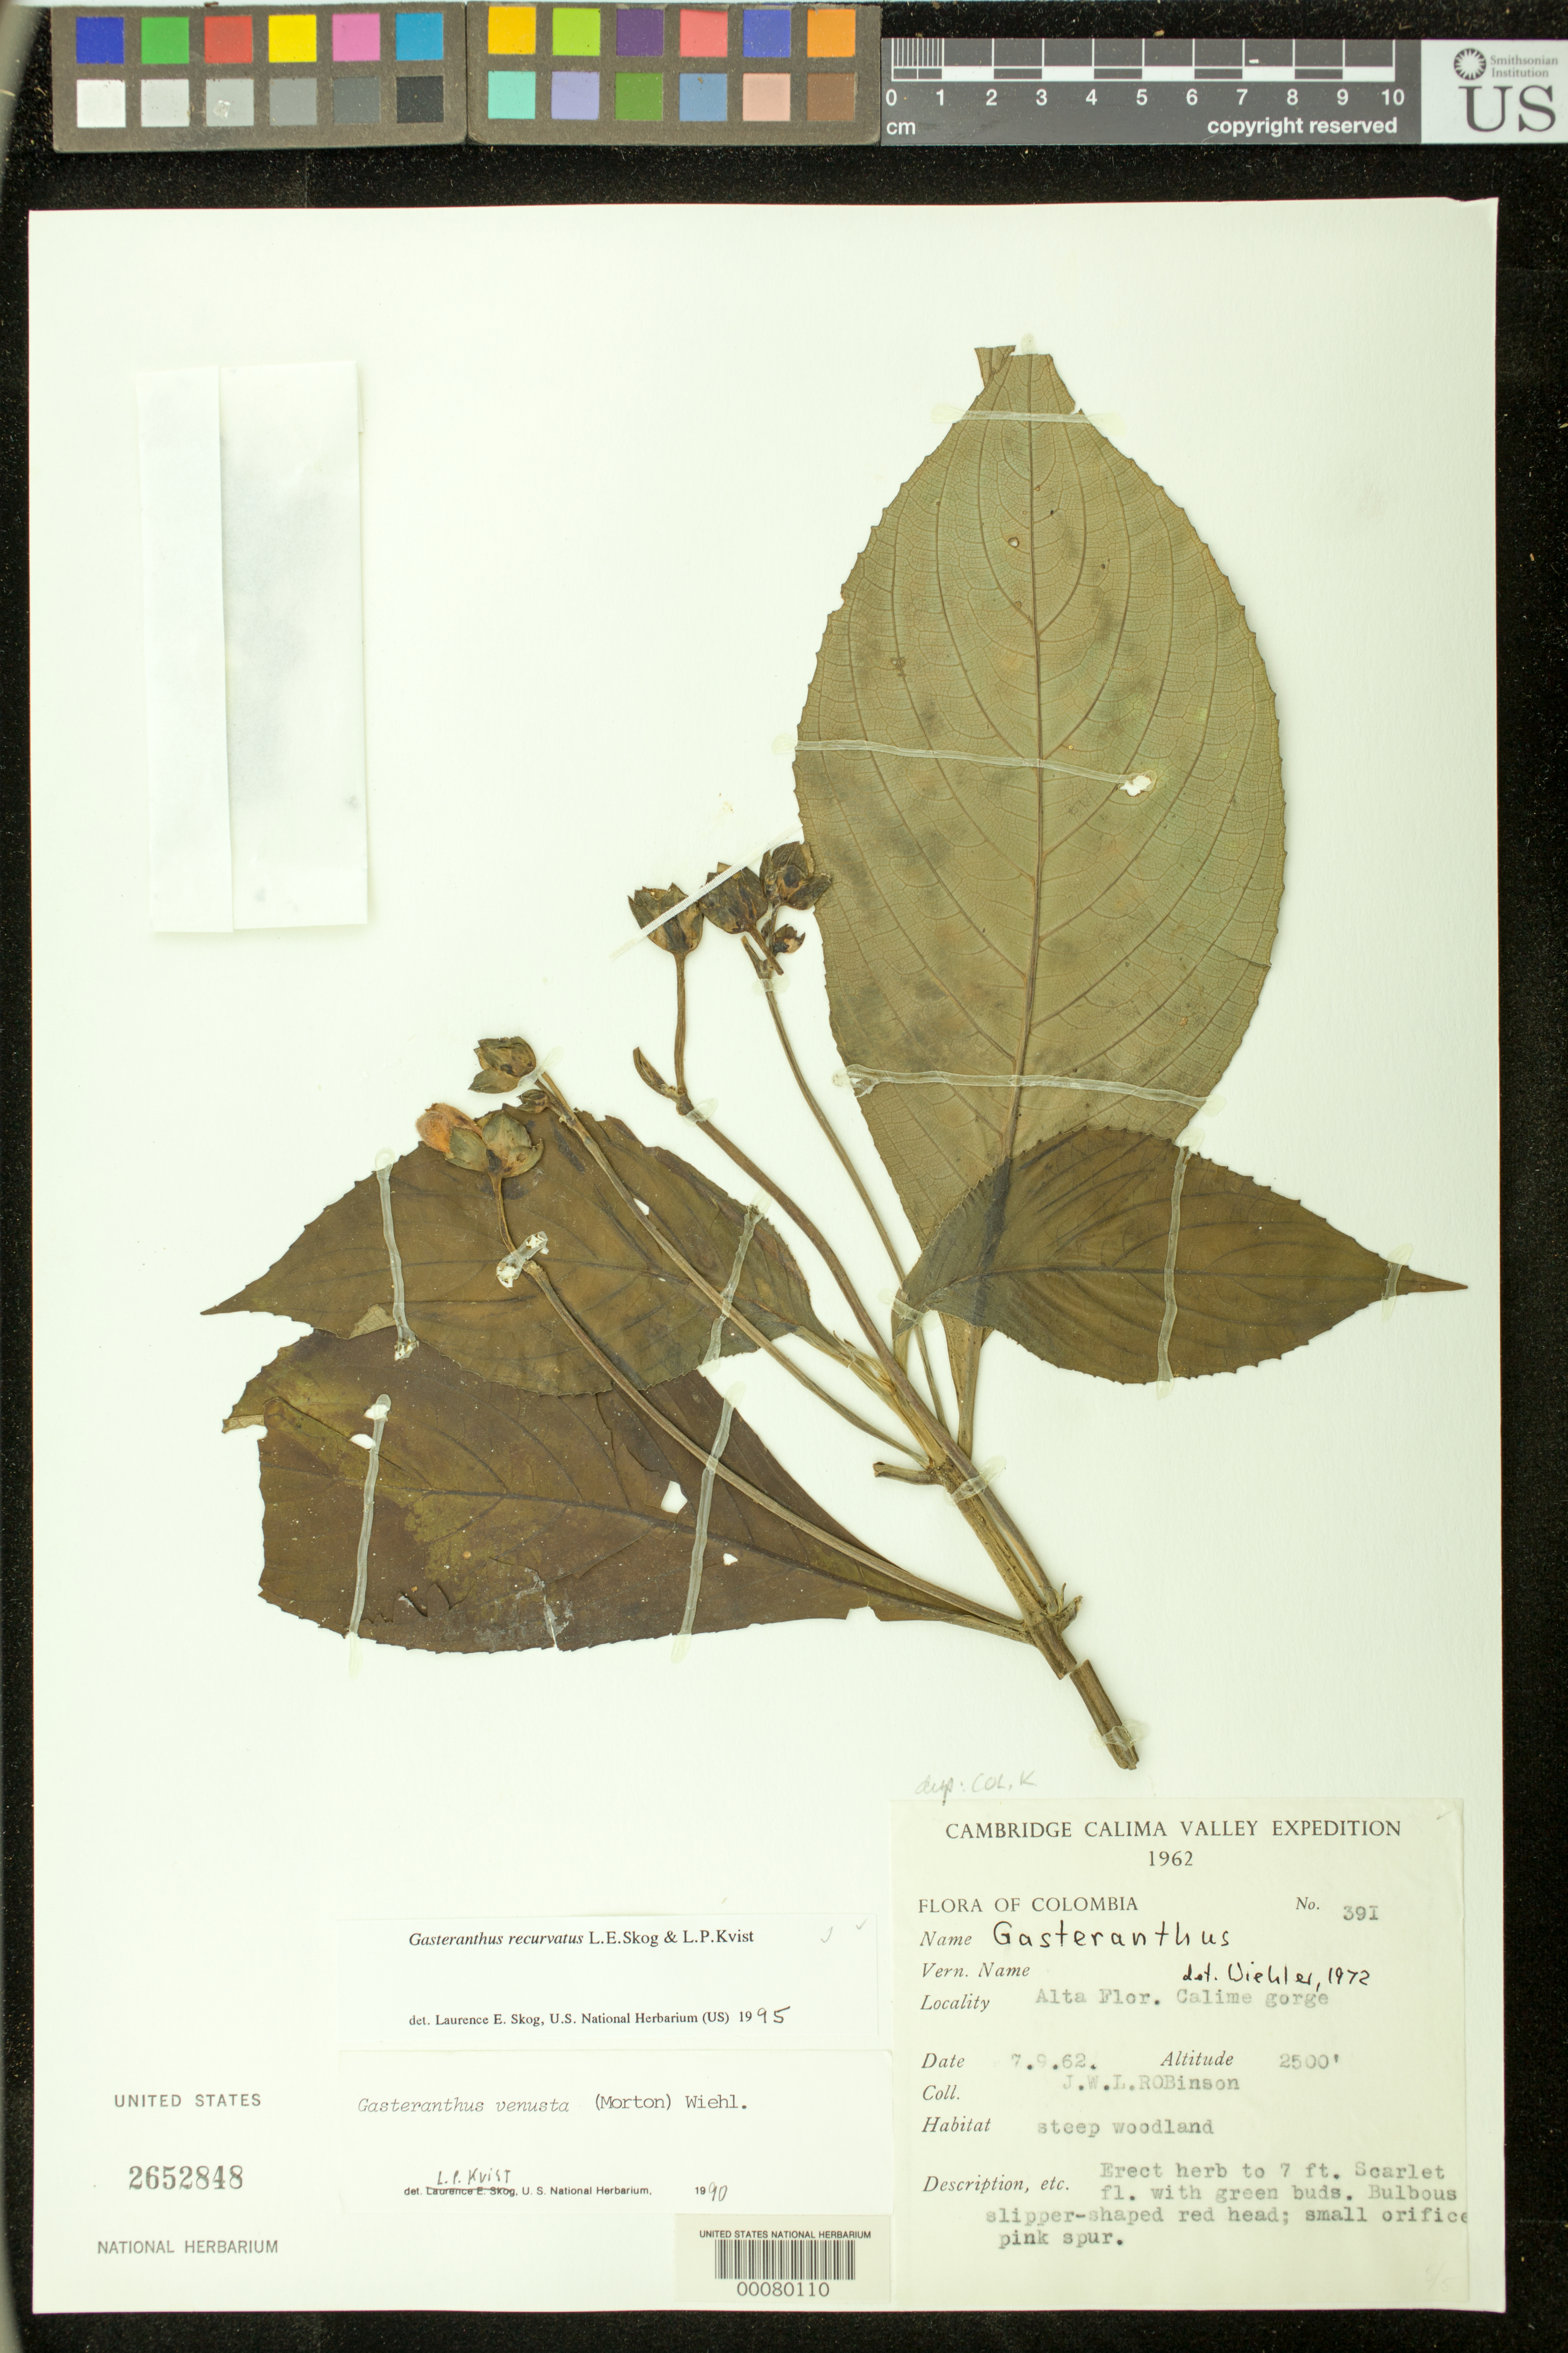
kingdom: Plantae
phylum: Tracheophyta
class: Magnoliopsida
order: Lamiales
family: Gesneriaceae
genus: Gasteranthus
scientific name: Gasteranthus recurvatus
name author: L.E. Skog & L.P. Kvist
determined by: Skog, Laurence E.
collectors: J. W. Robinson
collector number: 391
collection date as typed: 07 Sep 1962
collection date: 1962-09-07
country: Colombia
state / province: Valle del Cauca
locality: Alta Flor. Calime gorge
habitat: Steep woodland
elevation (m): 760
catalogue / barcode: US 2652848